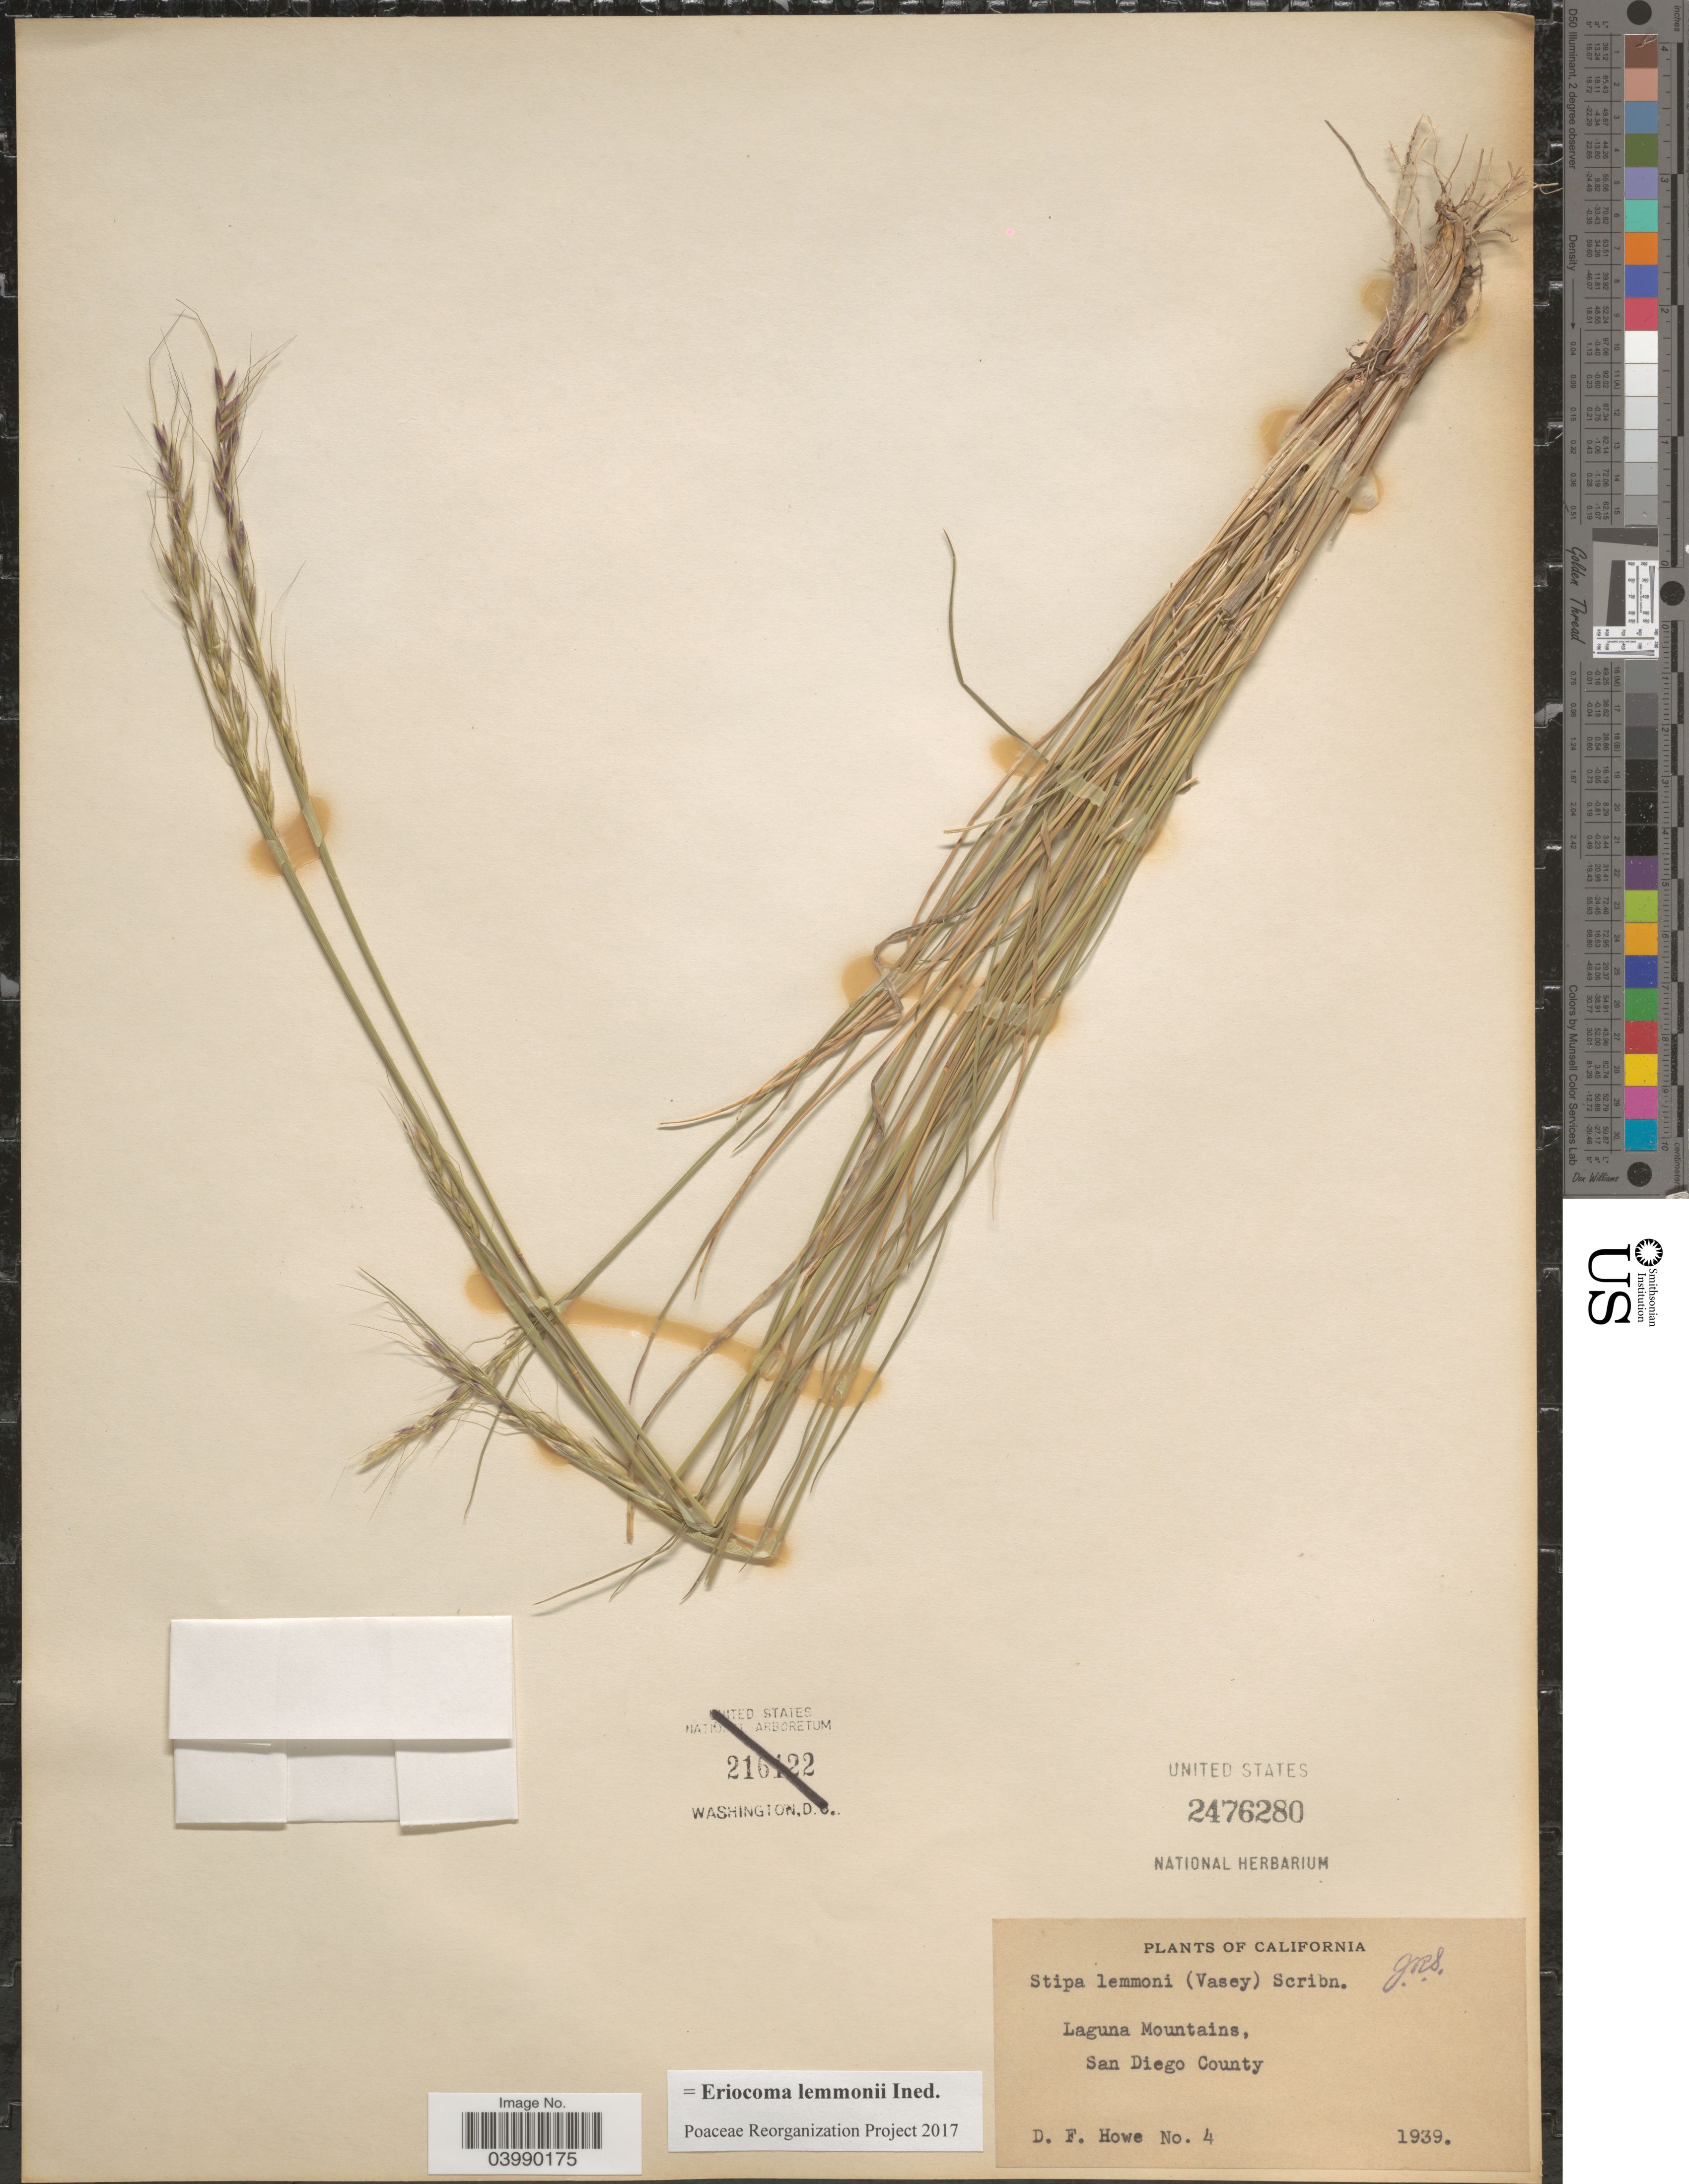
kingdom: Plantae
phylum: Tracheophyta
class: Liliopsida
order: Poales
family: Poaceae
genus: Eriocoma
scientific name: Eriocoma lemmonii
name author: (Vasey) Romasch.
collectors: D. Howe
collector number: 4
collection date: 1939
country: United States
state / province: California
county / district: San Diego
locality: Laguna Mountains, San Diego County.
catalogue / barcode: US 2476280